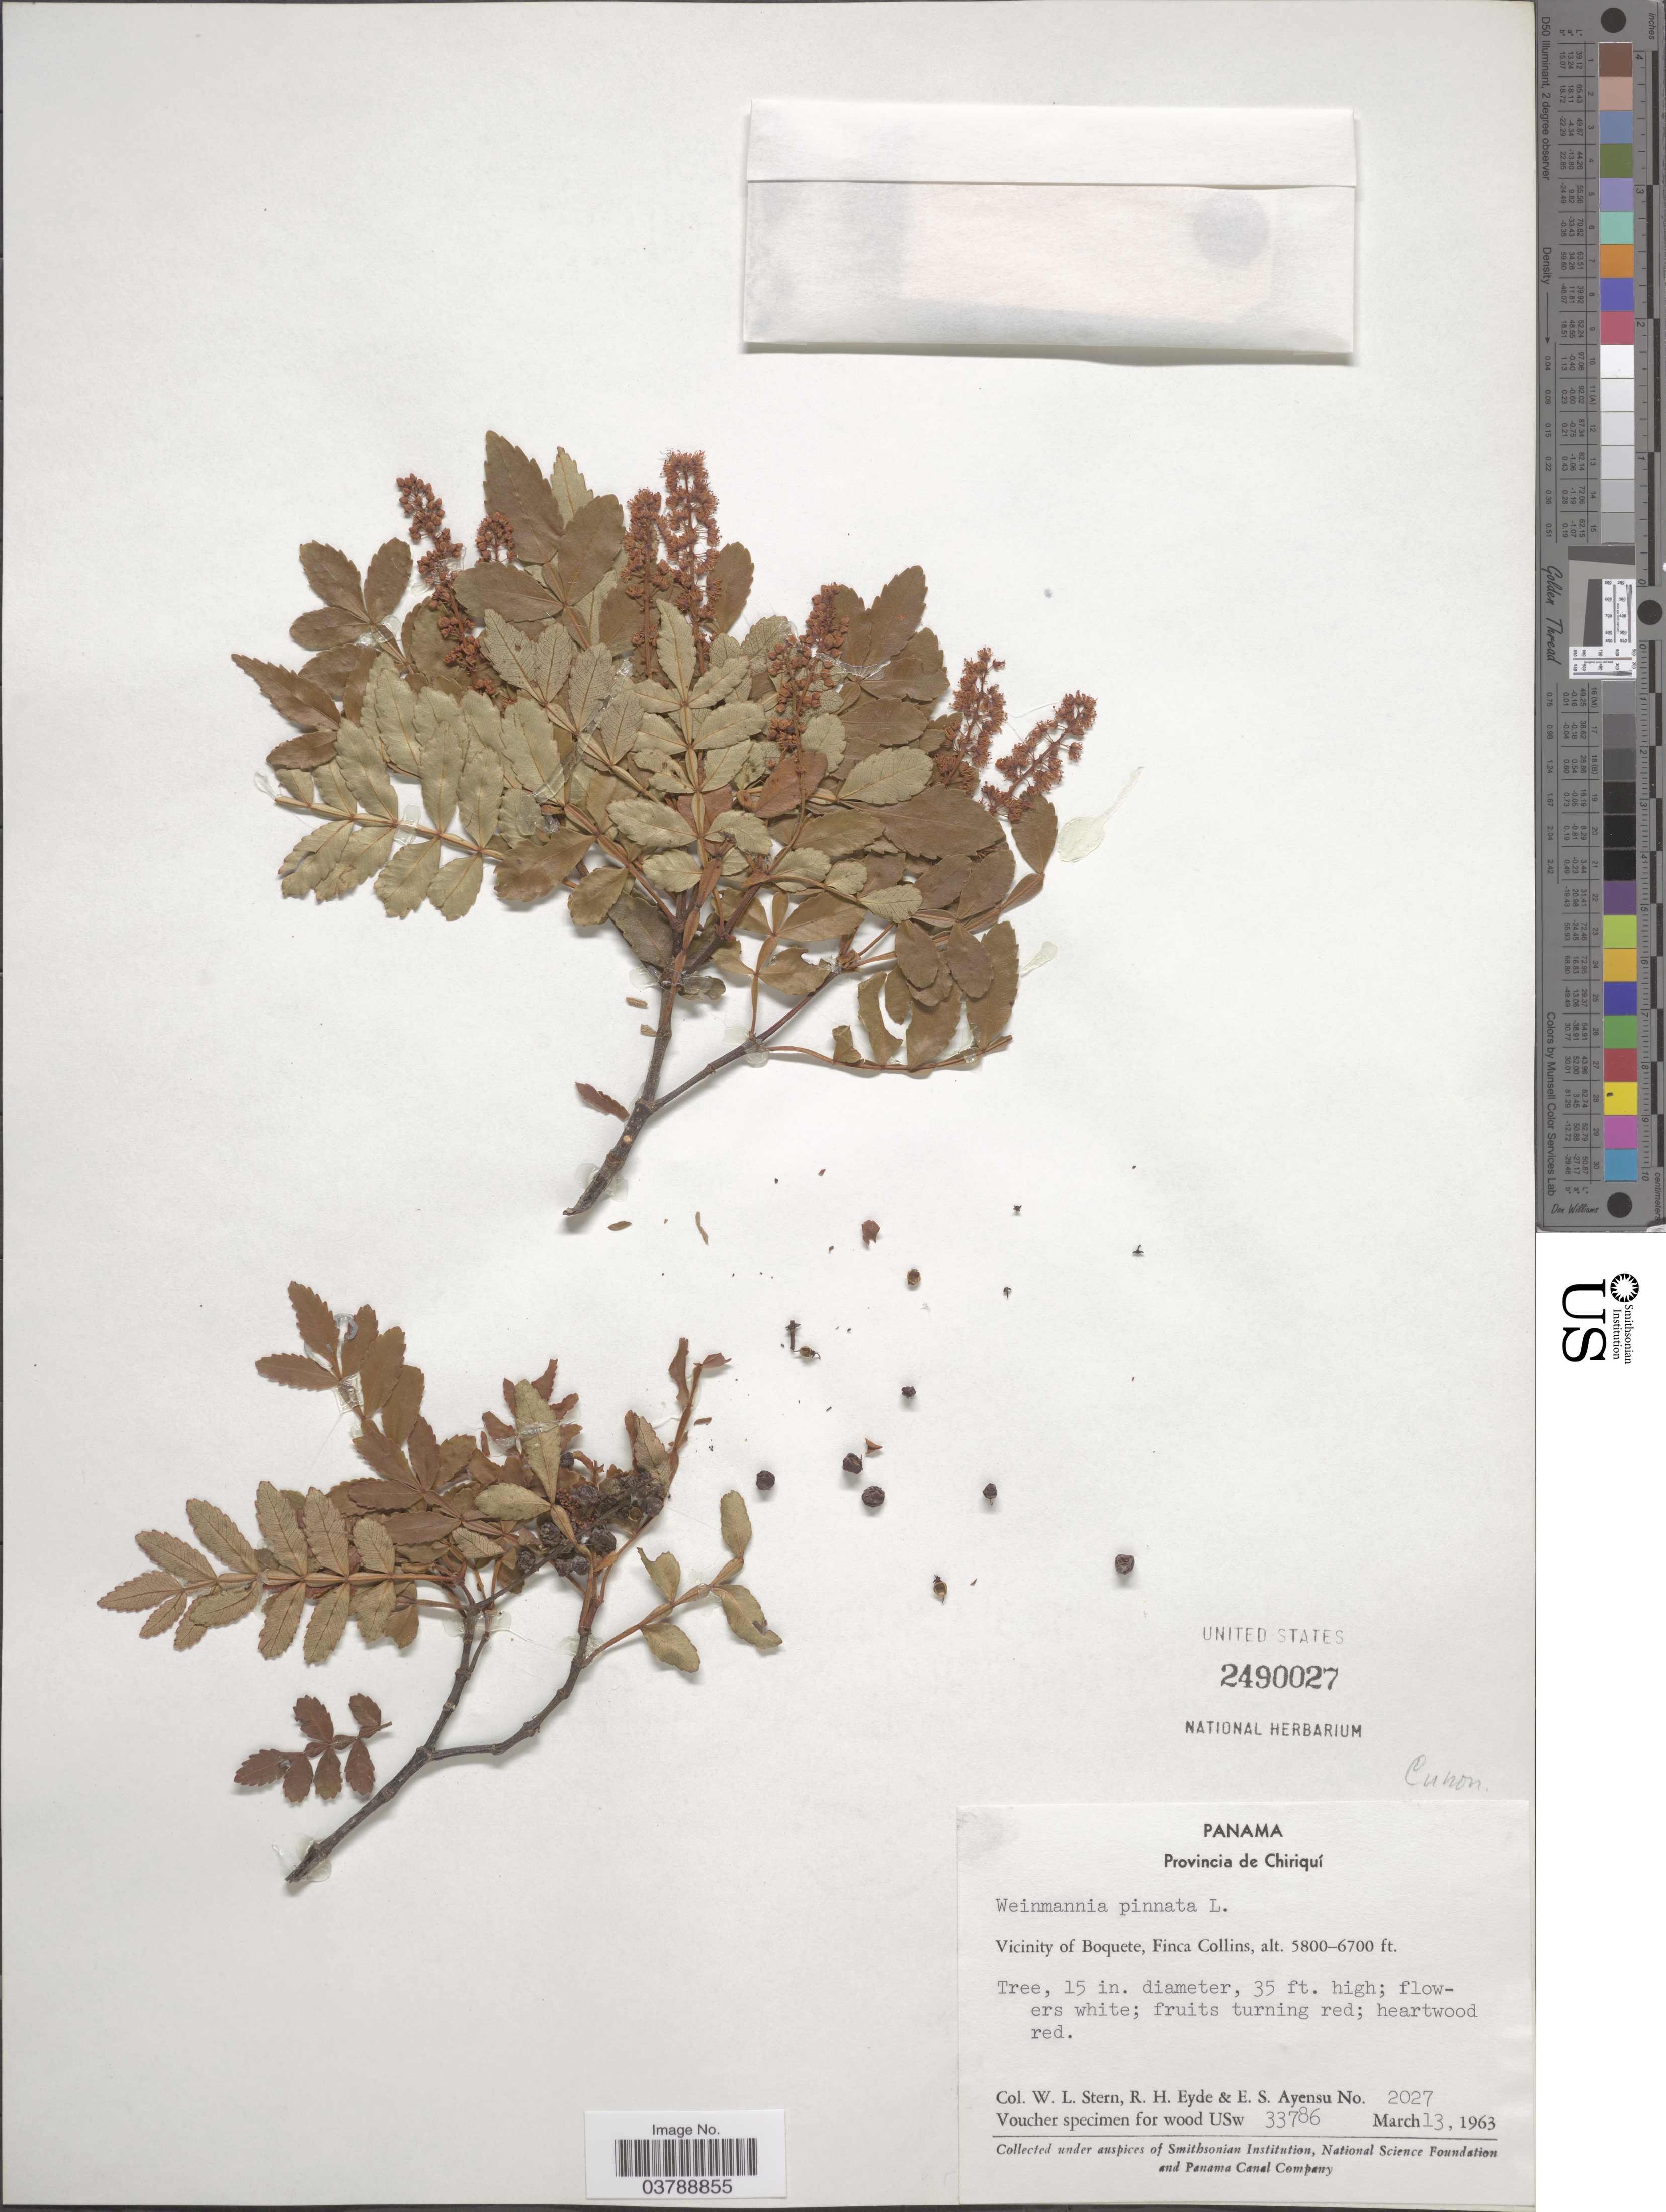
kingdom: Plantae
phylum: Tracheophyta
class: Magnoliopsida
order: Oxalidales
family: Cunoniaceae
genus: Weinmannia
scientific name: Weinmannia pinnata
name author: L.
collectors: W. L. Stern, R. H. Eyde & E. S. Ayensu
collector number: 2027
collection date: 1963-03-13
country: Panama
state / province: Chiriqui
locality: Vicinity of Boquete, Finca Collins.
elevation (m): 1768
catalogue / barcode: US 2490027